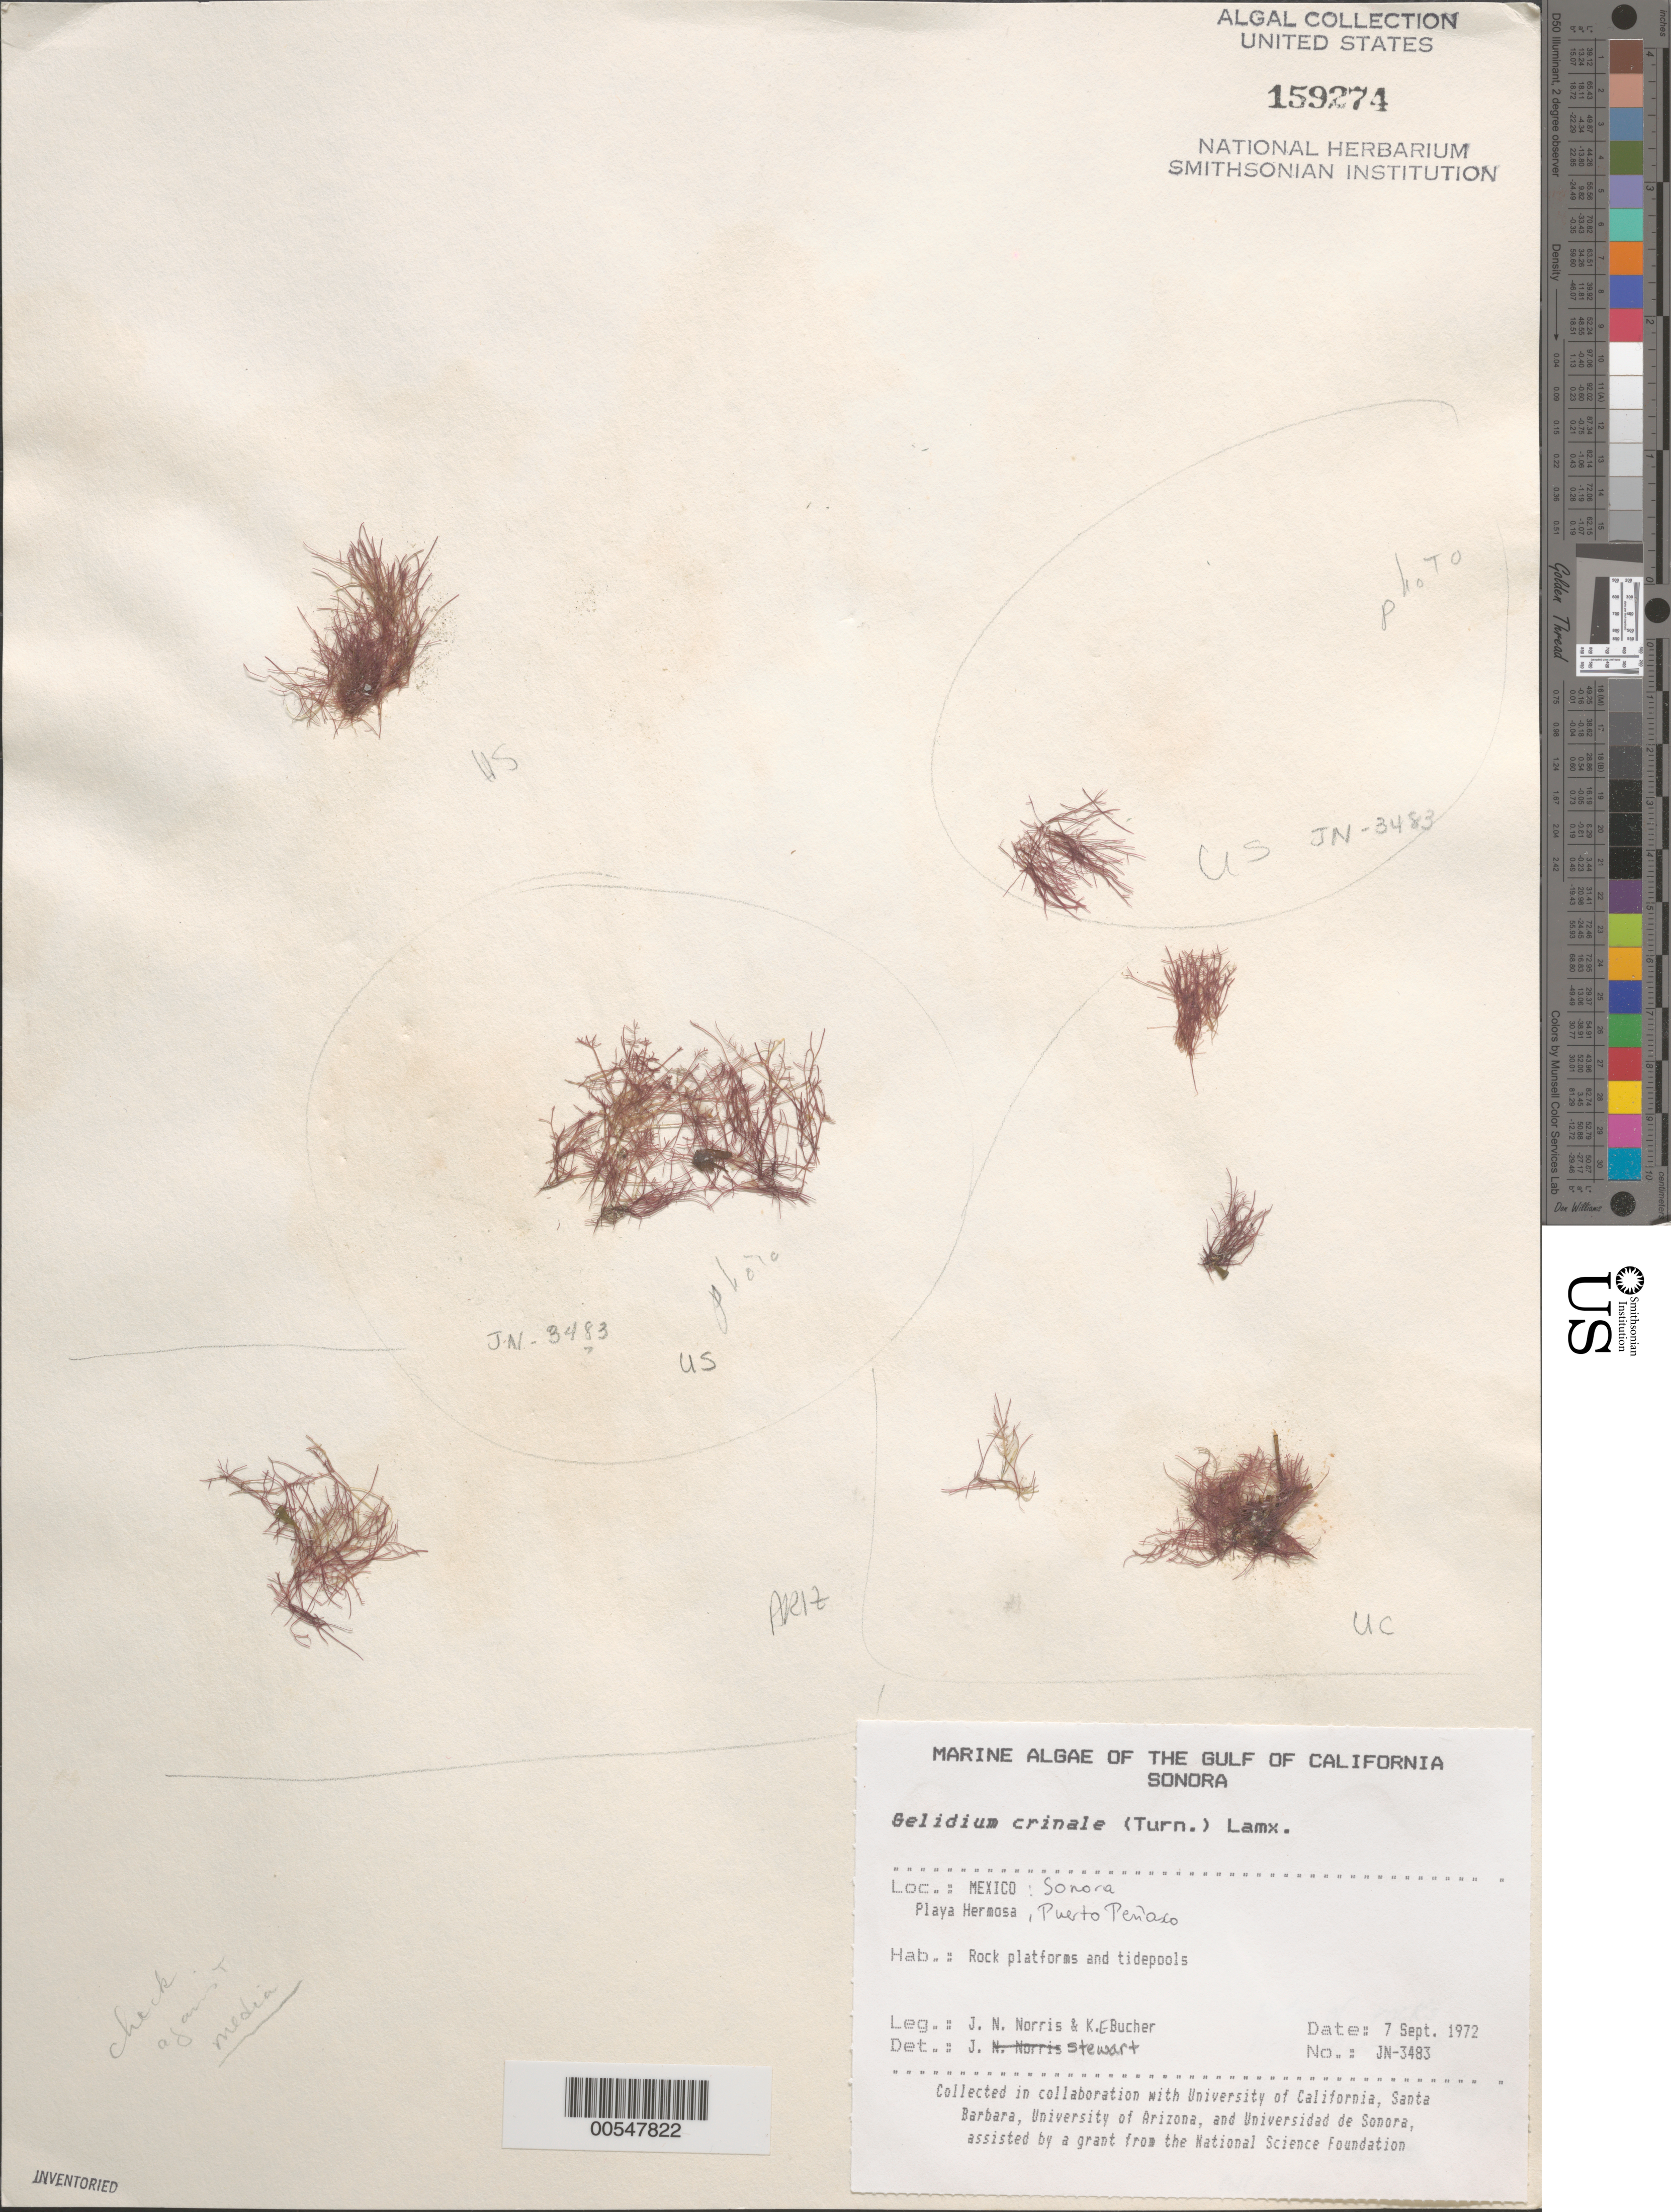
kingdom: Plantae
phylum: Rhodophyta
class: Florideophyceae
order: Gelidiales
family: Gelidiaceae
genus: Gelidium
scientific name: Gelidium crinale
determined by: Stewart, J.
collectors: J. N. Norris & K. E. Bucher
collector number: JN-3483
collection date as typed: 07 Sep 1972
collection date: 1972-09-07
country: Mexico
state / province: Sonora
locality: Playa Hermosa, Puerto Penasco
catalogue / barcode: US 159274